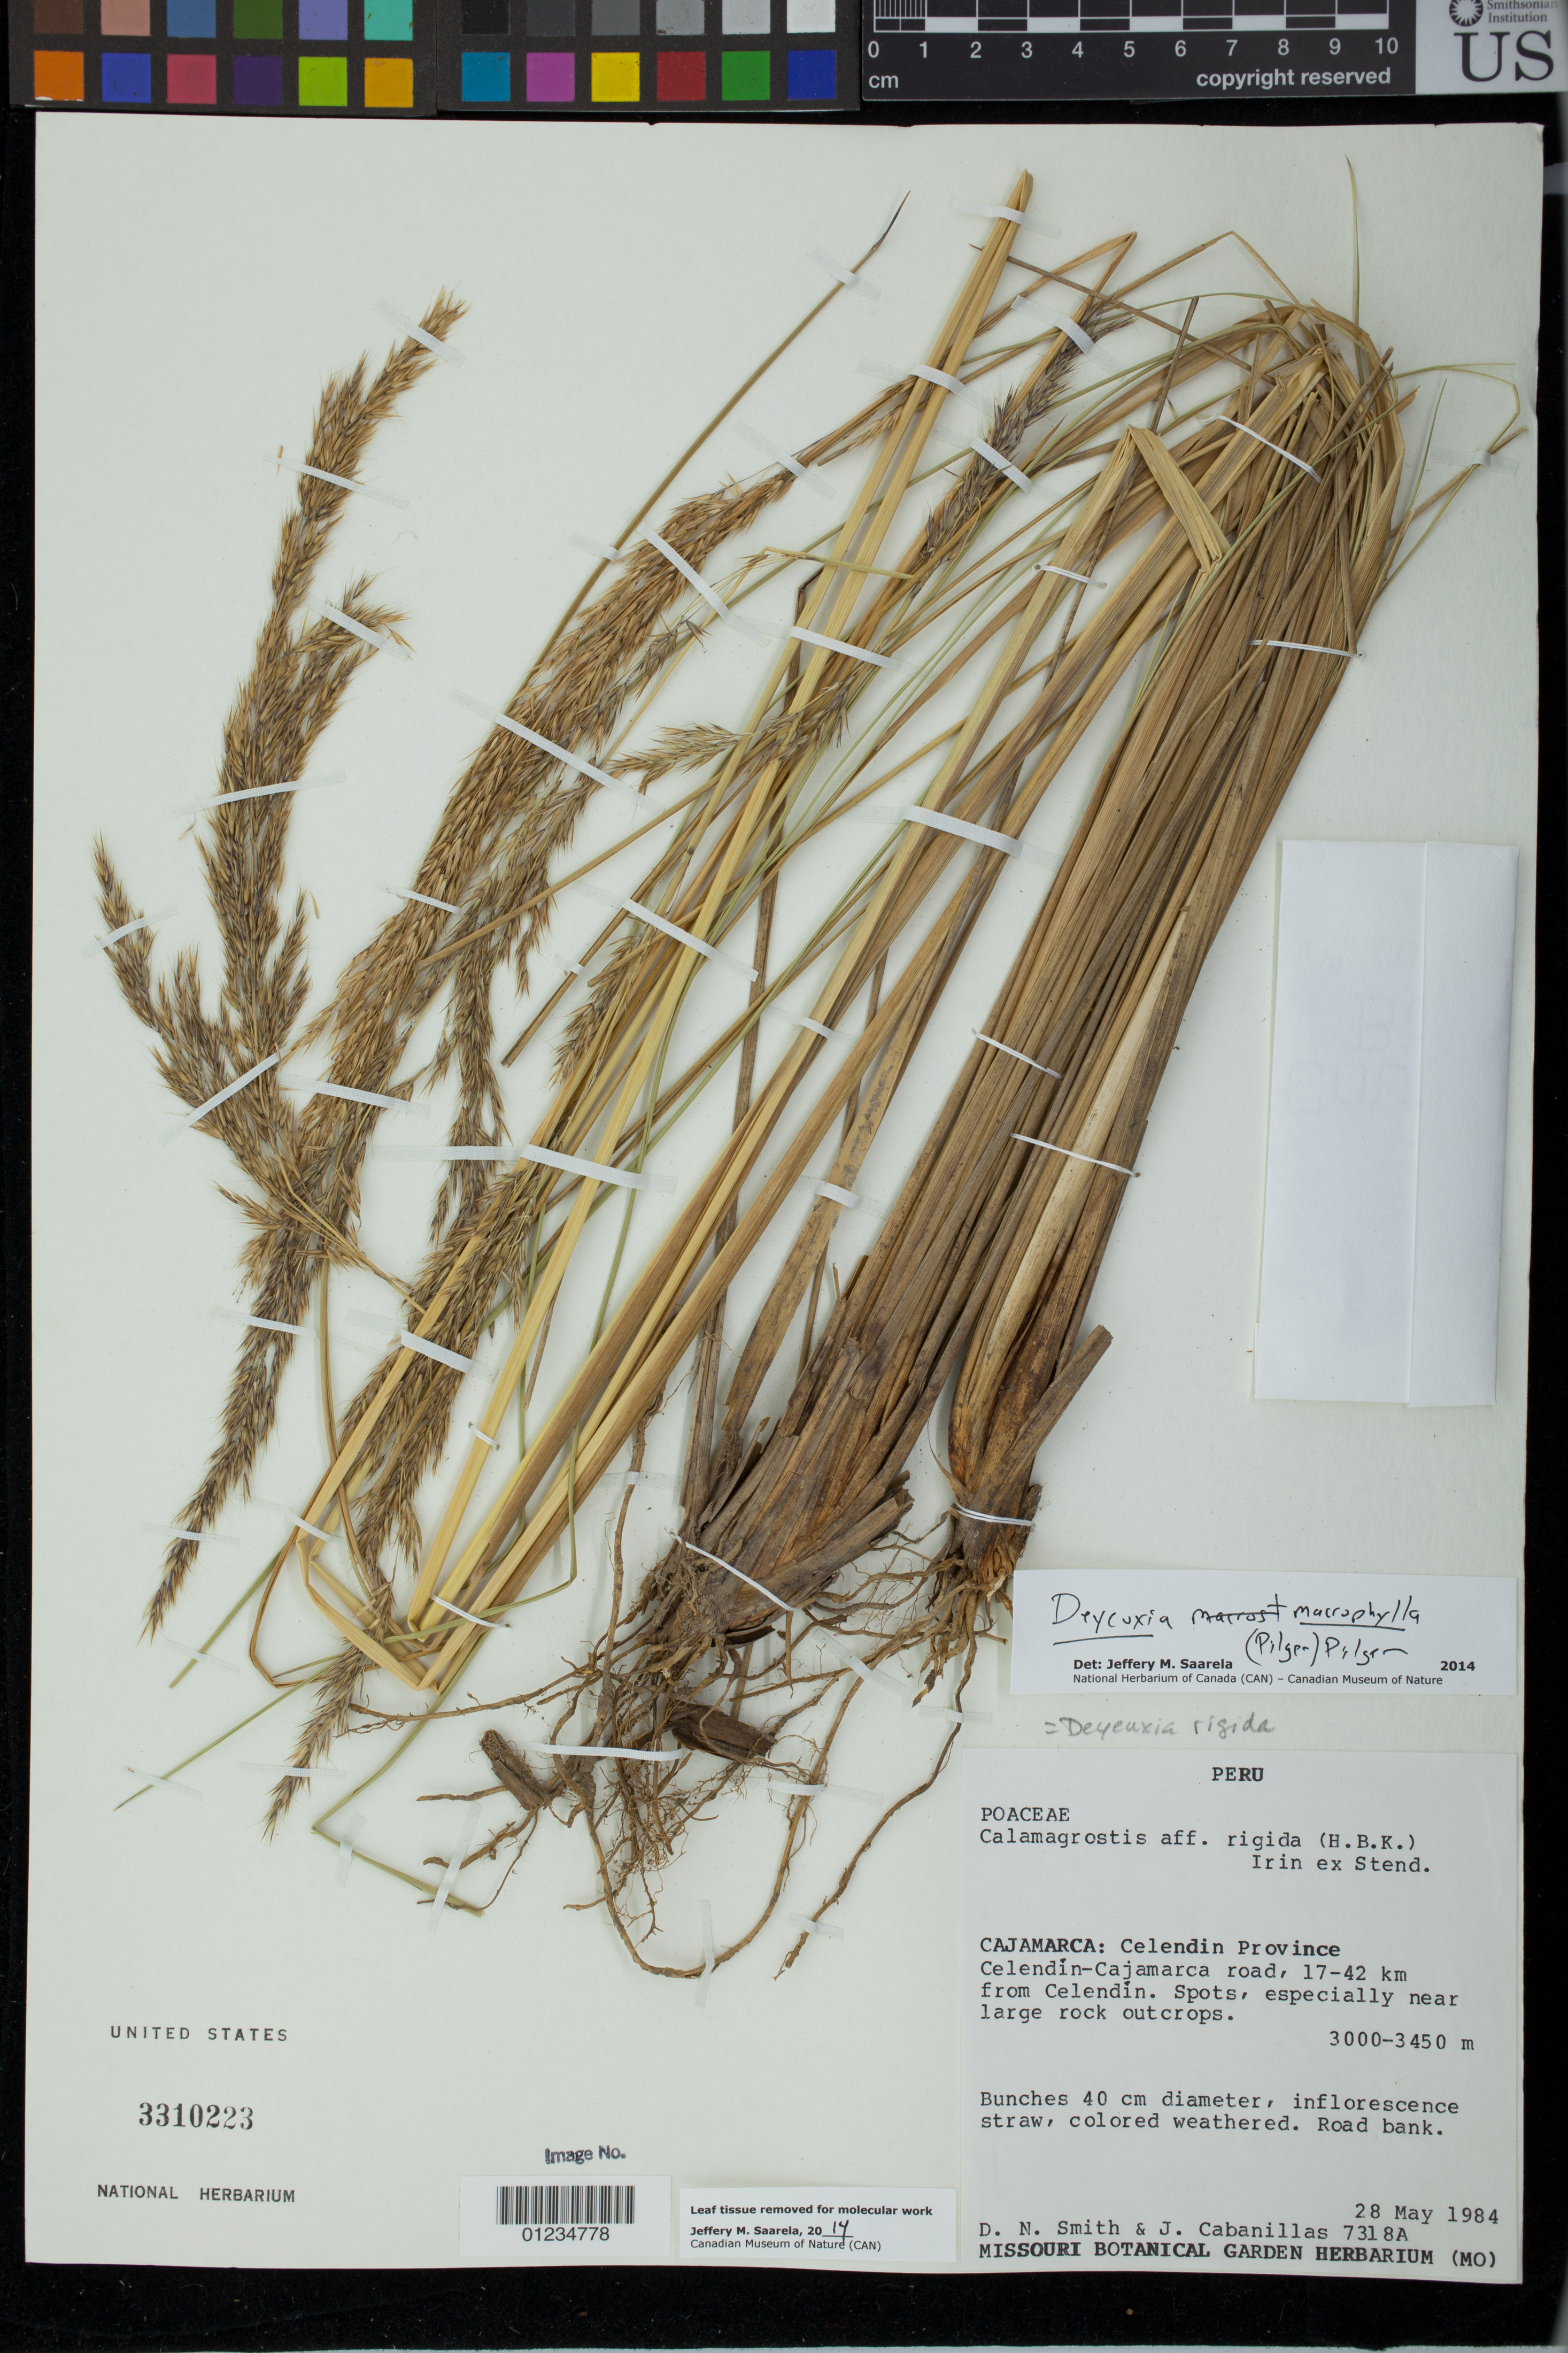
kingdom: Plantae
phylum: Tracheophyta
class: Liliopsida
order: Poales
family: Poaceae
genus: Deyeuxia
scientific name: Deyeuxia macrophylla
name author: Pilg.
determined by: Saarela, J. M., (CAN), Canadian Museum of Nature (CANADA)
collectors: D. Smith & J. Cabanillas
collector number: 7318A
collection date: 1984-05-28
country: Peru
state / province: Cajamarca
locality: Celendín-Cajamarca road, 17-42 km from Celendin.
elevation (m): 3000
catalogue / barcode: US 3310223